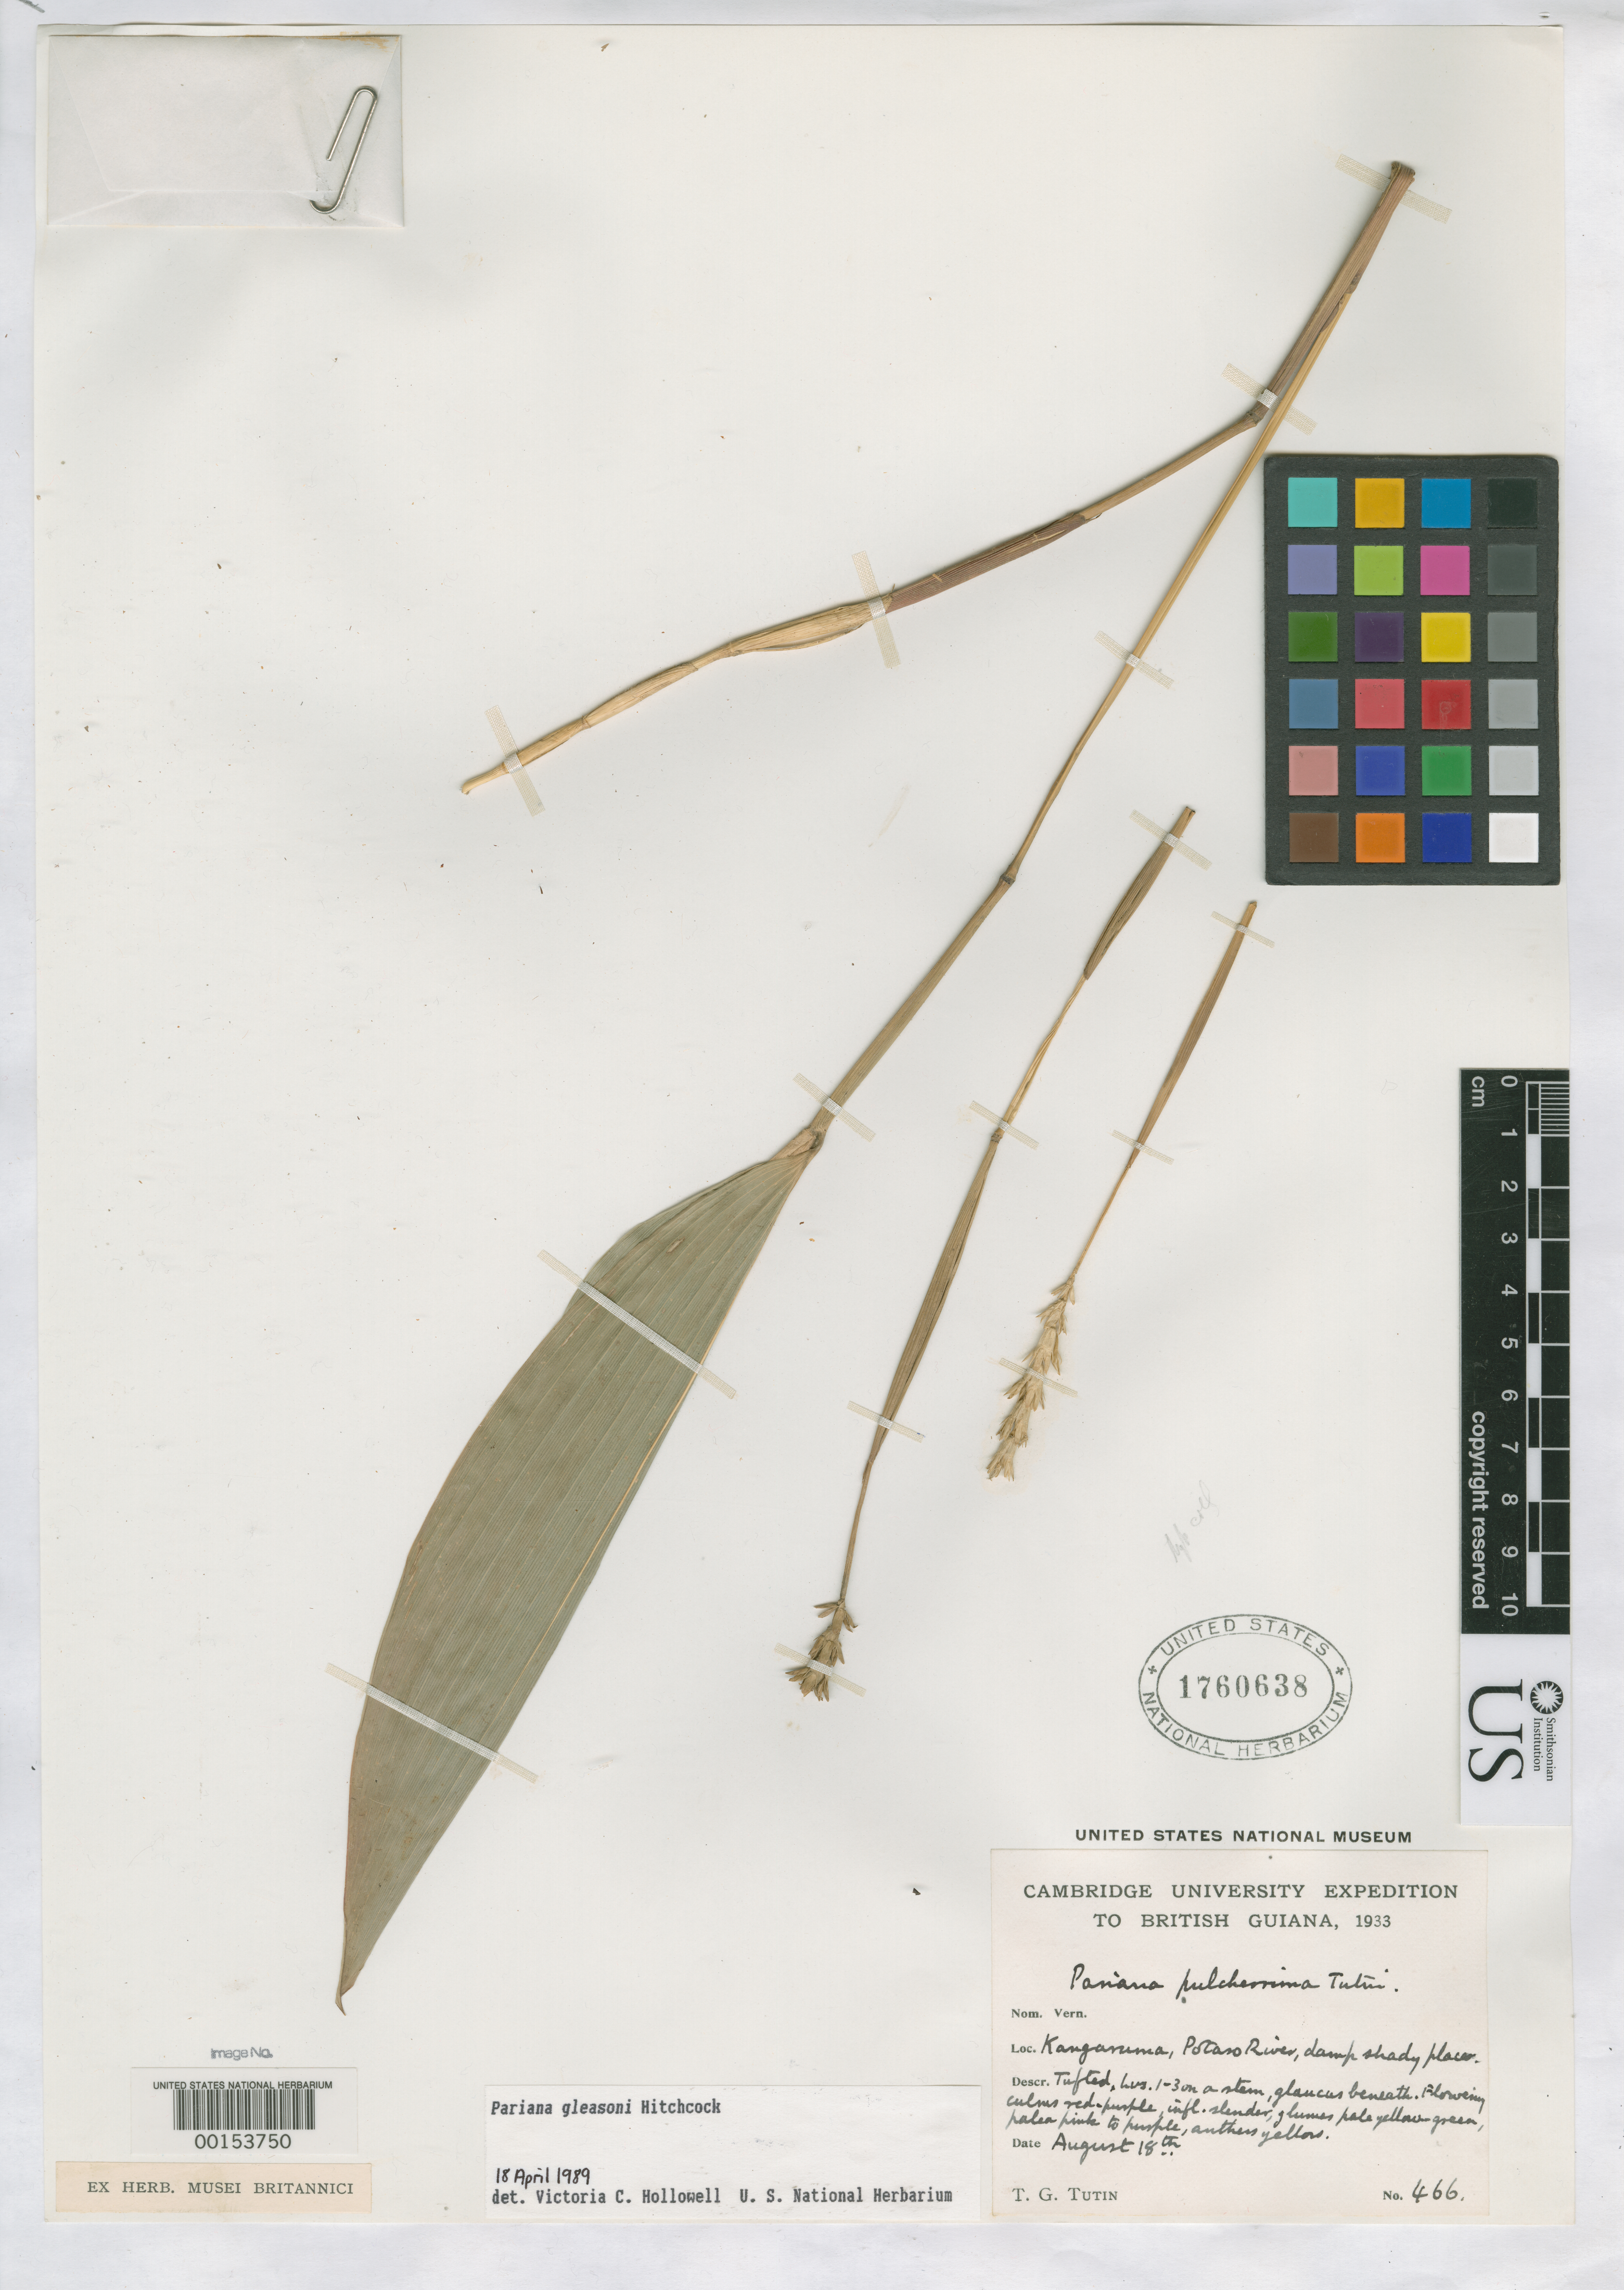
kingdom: Plantae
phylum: Tracheophyta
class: Liliopsida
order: Poales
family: Poaceae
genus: Pariana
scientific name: Pariana pulcherrima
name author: Tutin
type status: Isotype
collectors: T. G. Tutin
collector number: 466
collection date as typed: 18 Aug 1933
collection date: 1933-08-18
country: Guyana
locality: Potaro River, near landing at Kangaruma.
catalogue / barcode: US 1760638